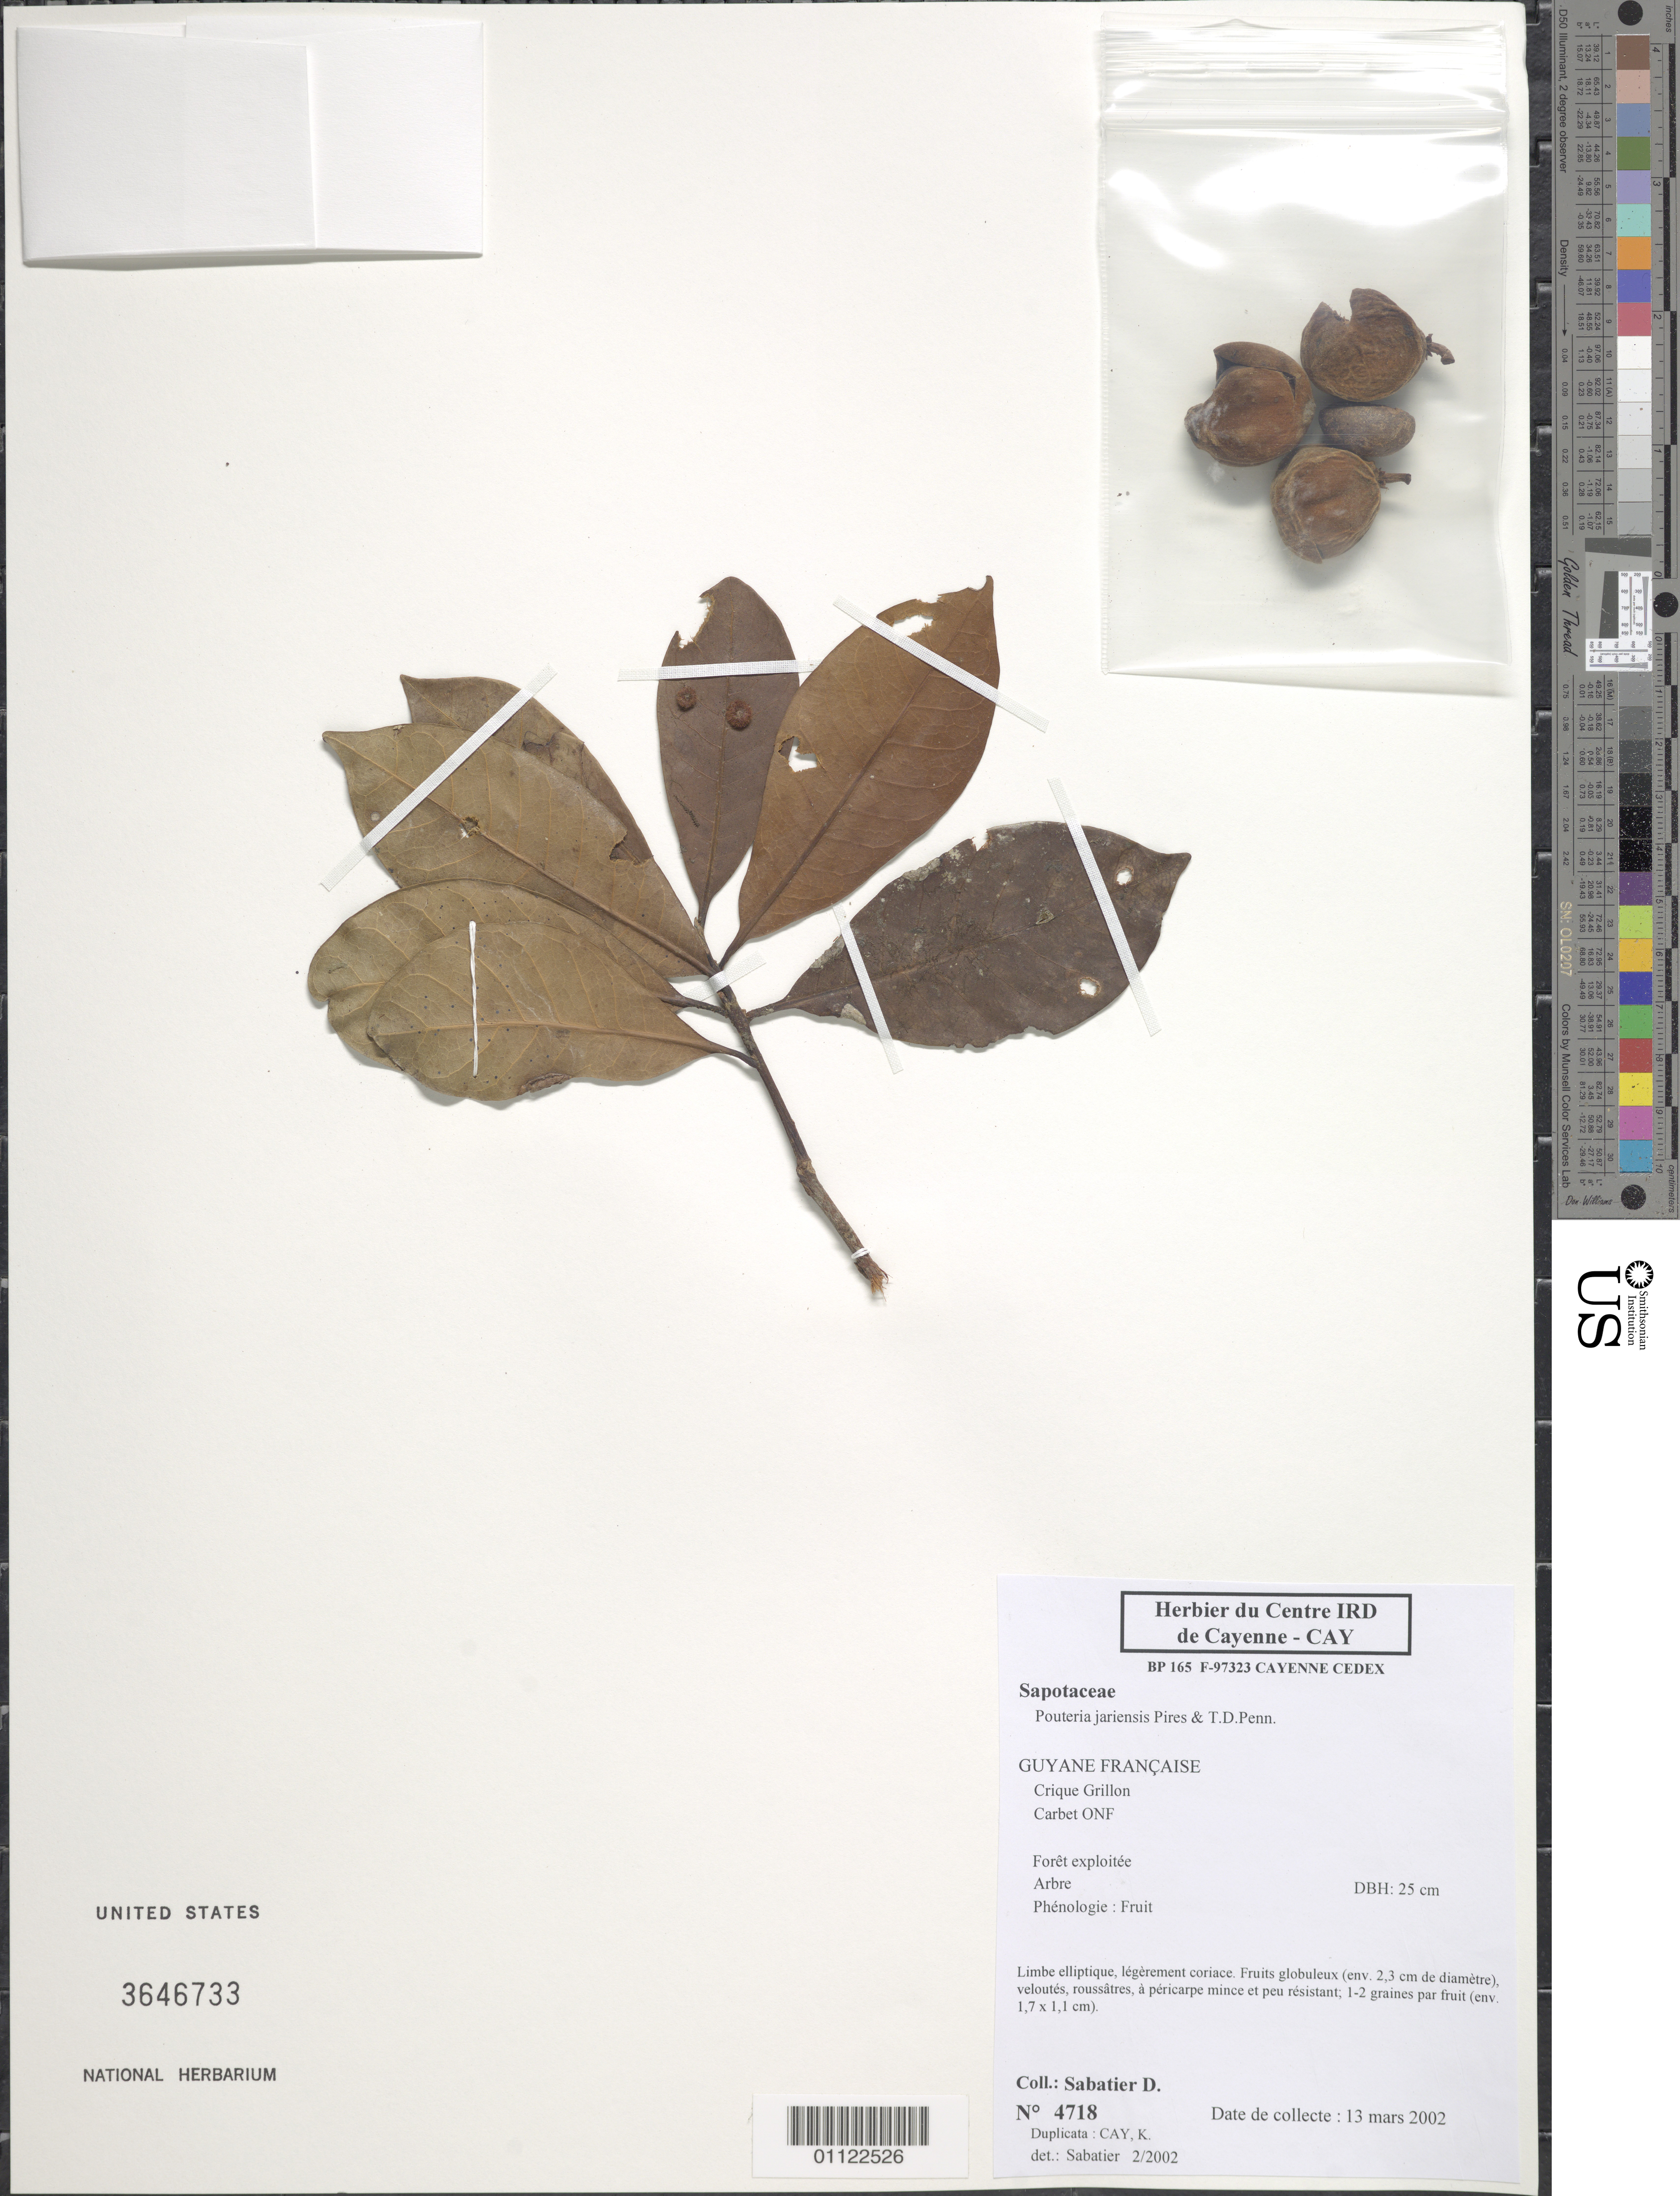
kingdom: Plantae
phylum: Tracheophyta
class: Magnoliopsida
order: Ericales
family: Sapotaceae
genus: Pouteria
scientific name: Pouteria jariensis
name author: Pires & T.D. Penn.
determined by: Sabatier, D.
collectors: D. Sabatier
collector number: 4718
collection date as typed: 13-Mar-02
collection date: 2002-03-13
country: French Guiana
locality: Crique Grillon, Carbet ONF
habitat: Foret exploitee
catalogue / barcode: US 3646733